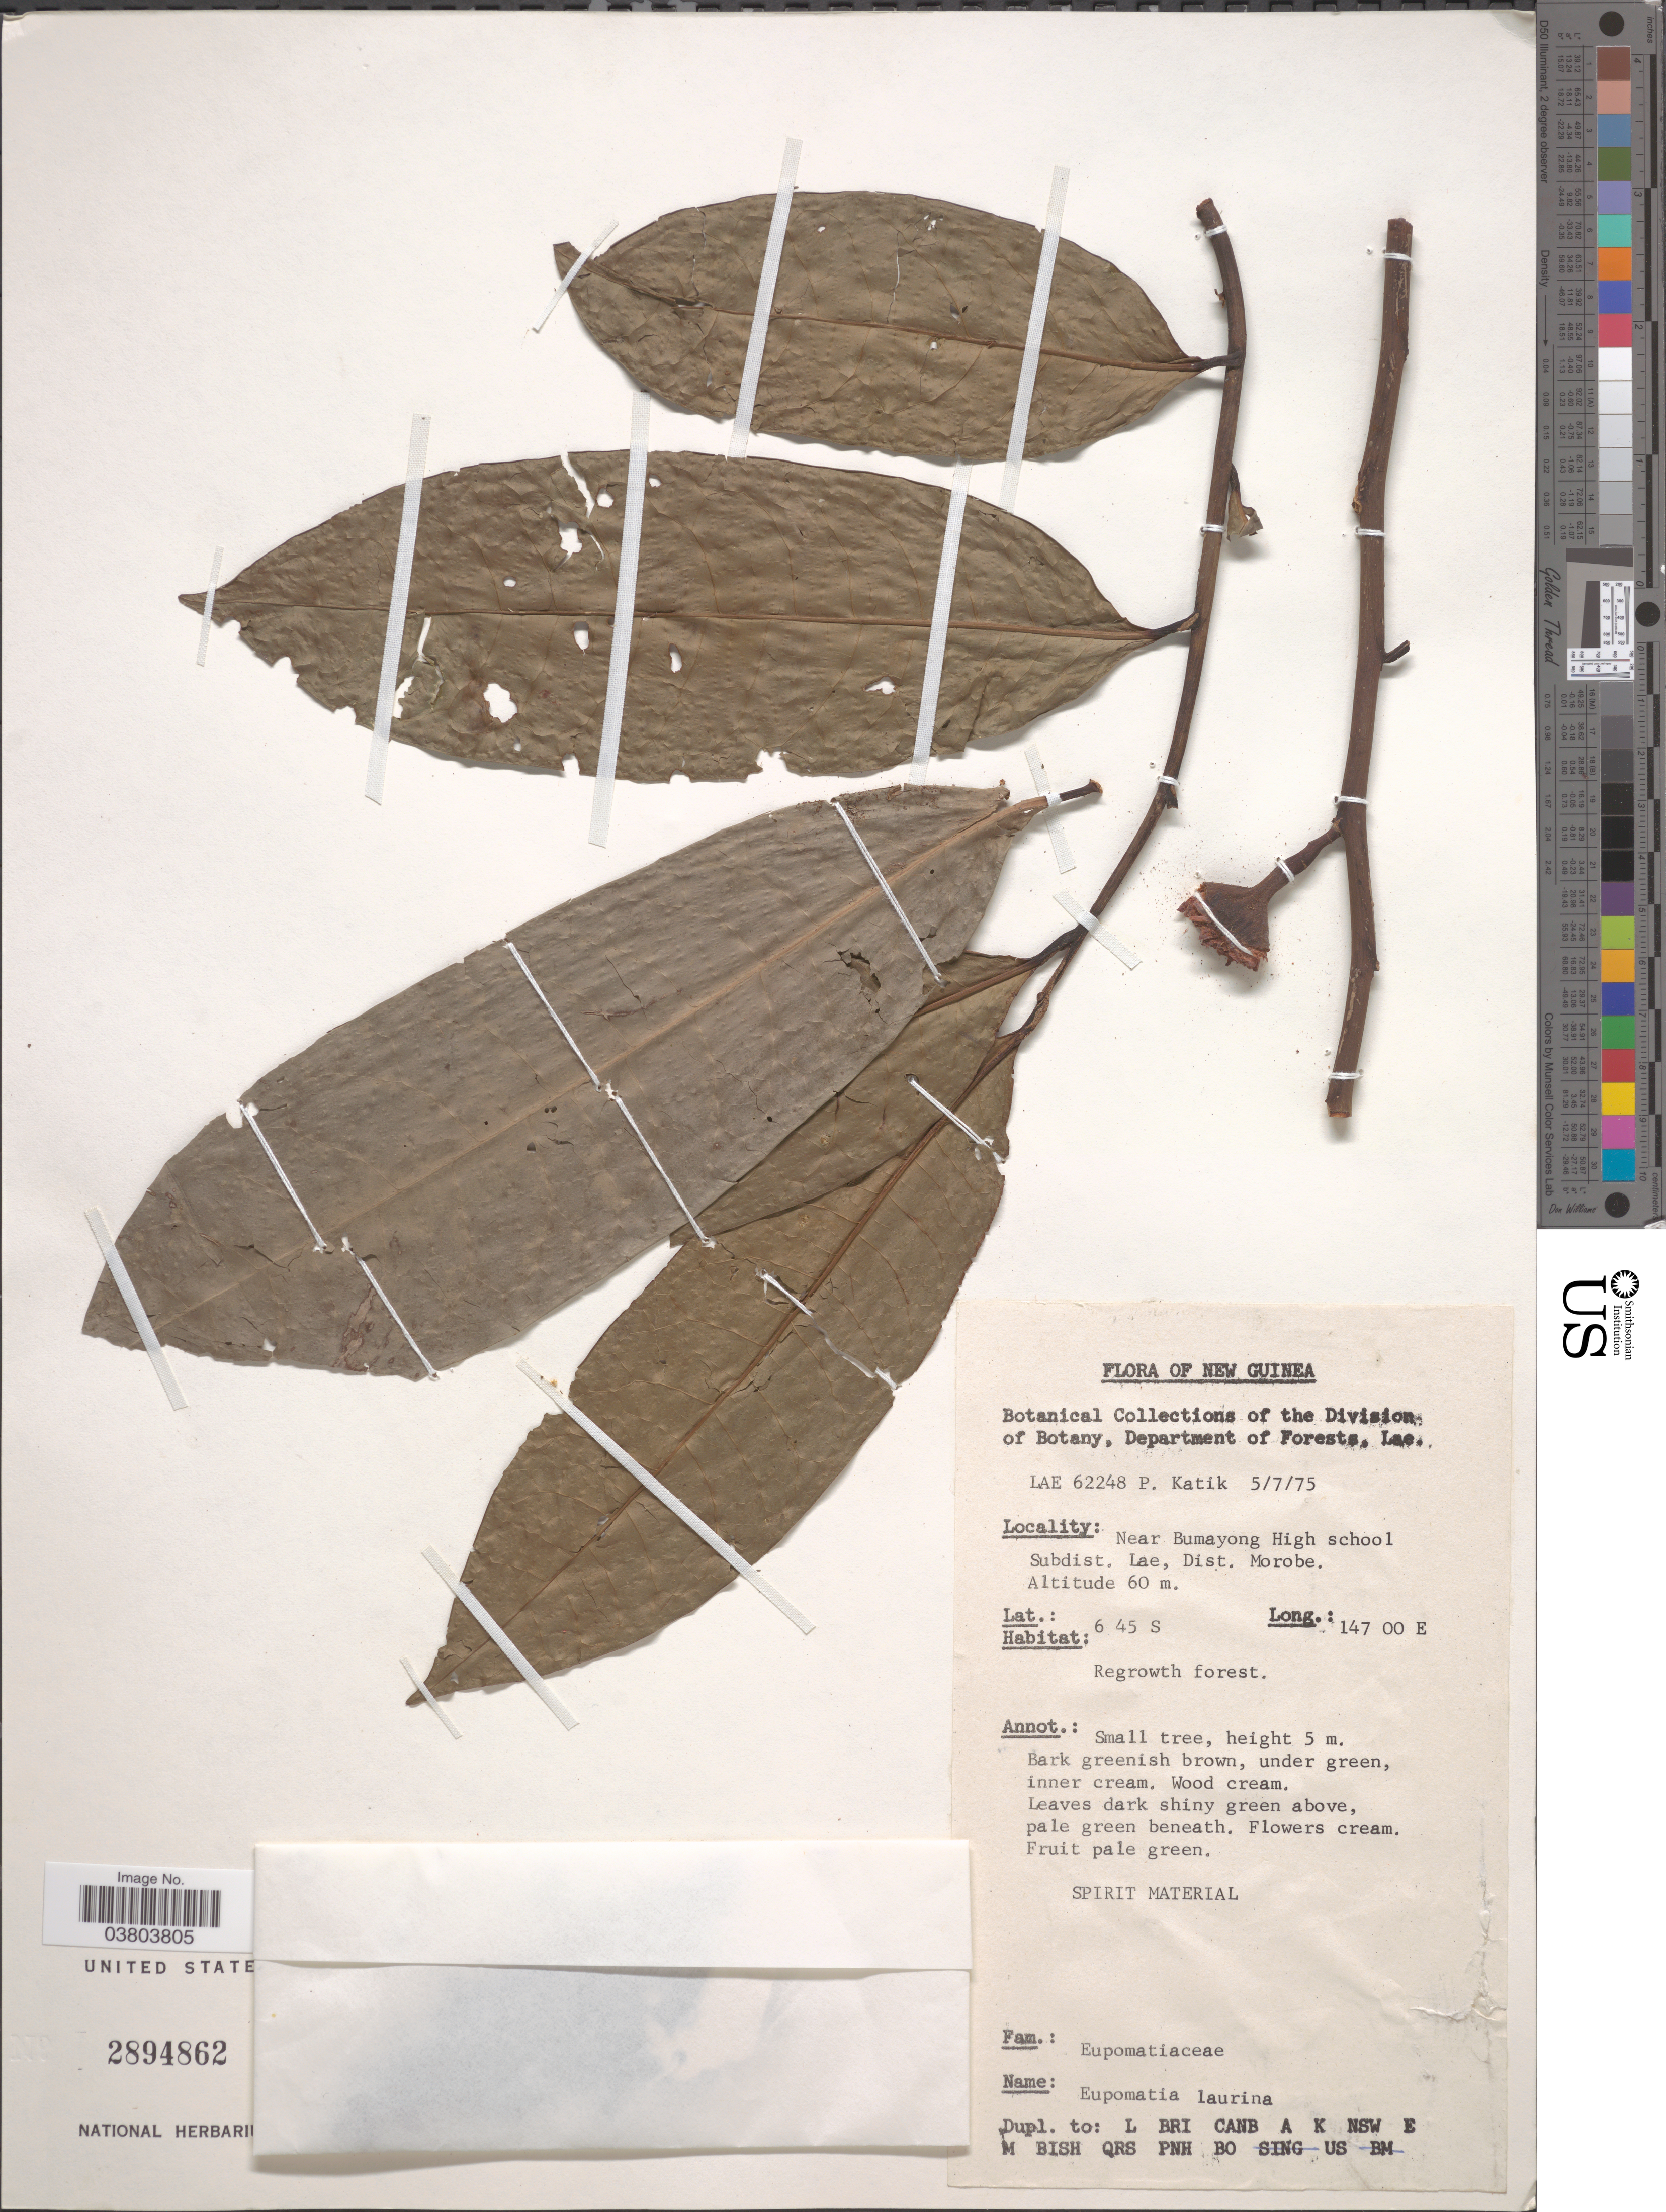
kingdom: Plantae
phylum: Tracheophyta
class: Magnoliopsida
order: Magnoliales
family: Eupomatiaceae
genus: Eupomatia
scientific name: Eupomatia laurina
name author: R. Br.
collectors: P. Katik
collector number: LAE62248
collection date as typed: Transcribed d/m/y: 5/7/75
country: Papua New Guinea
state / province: Morobe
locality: New Guinea. Near Bumayong High Sçhool Subdist. Lae, Dist. Morobe.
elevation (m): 60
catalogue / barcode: US 2894862